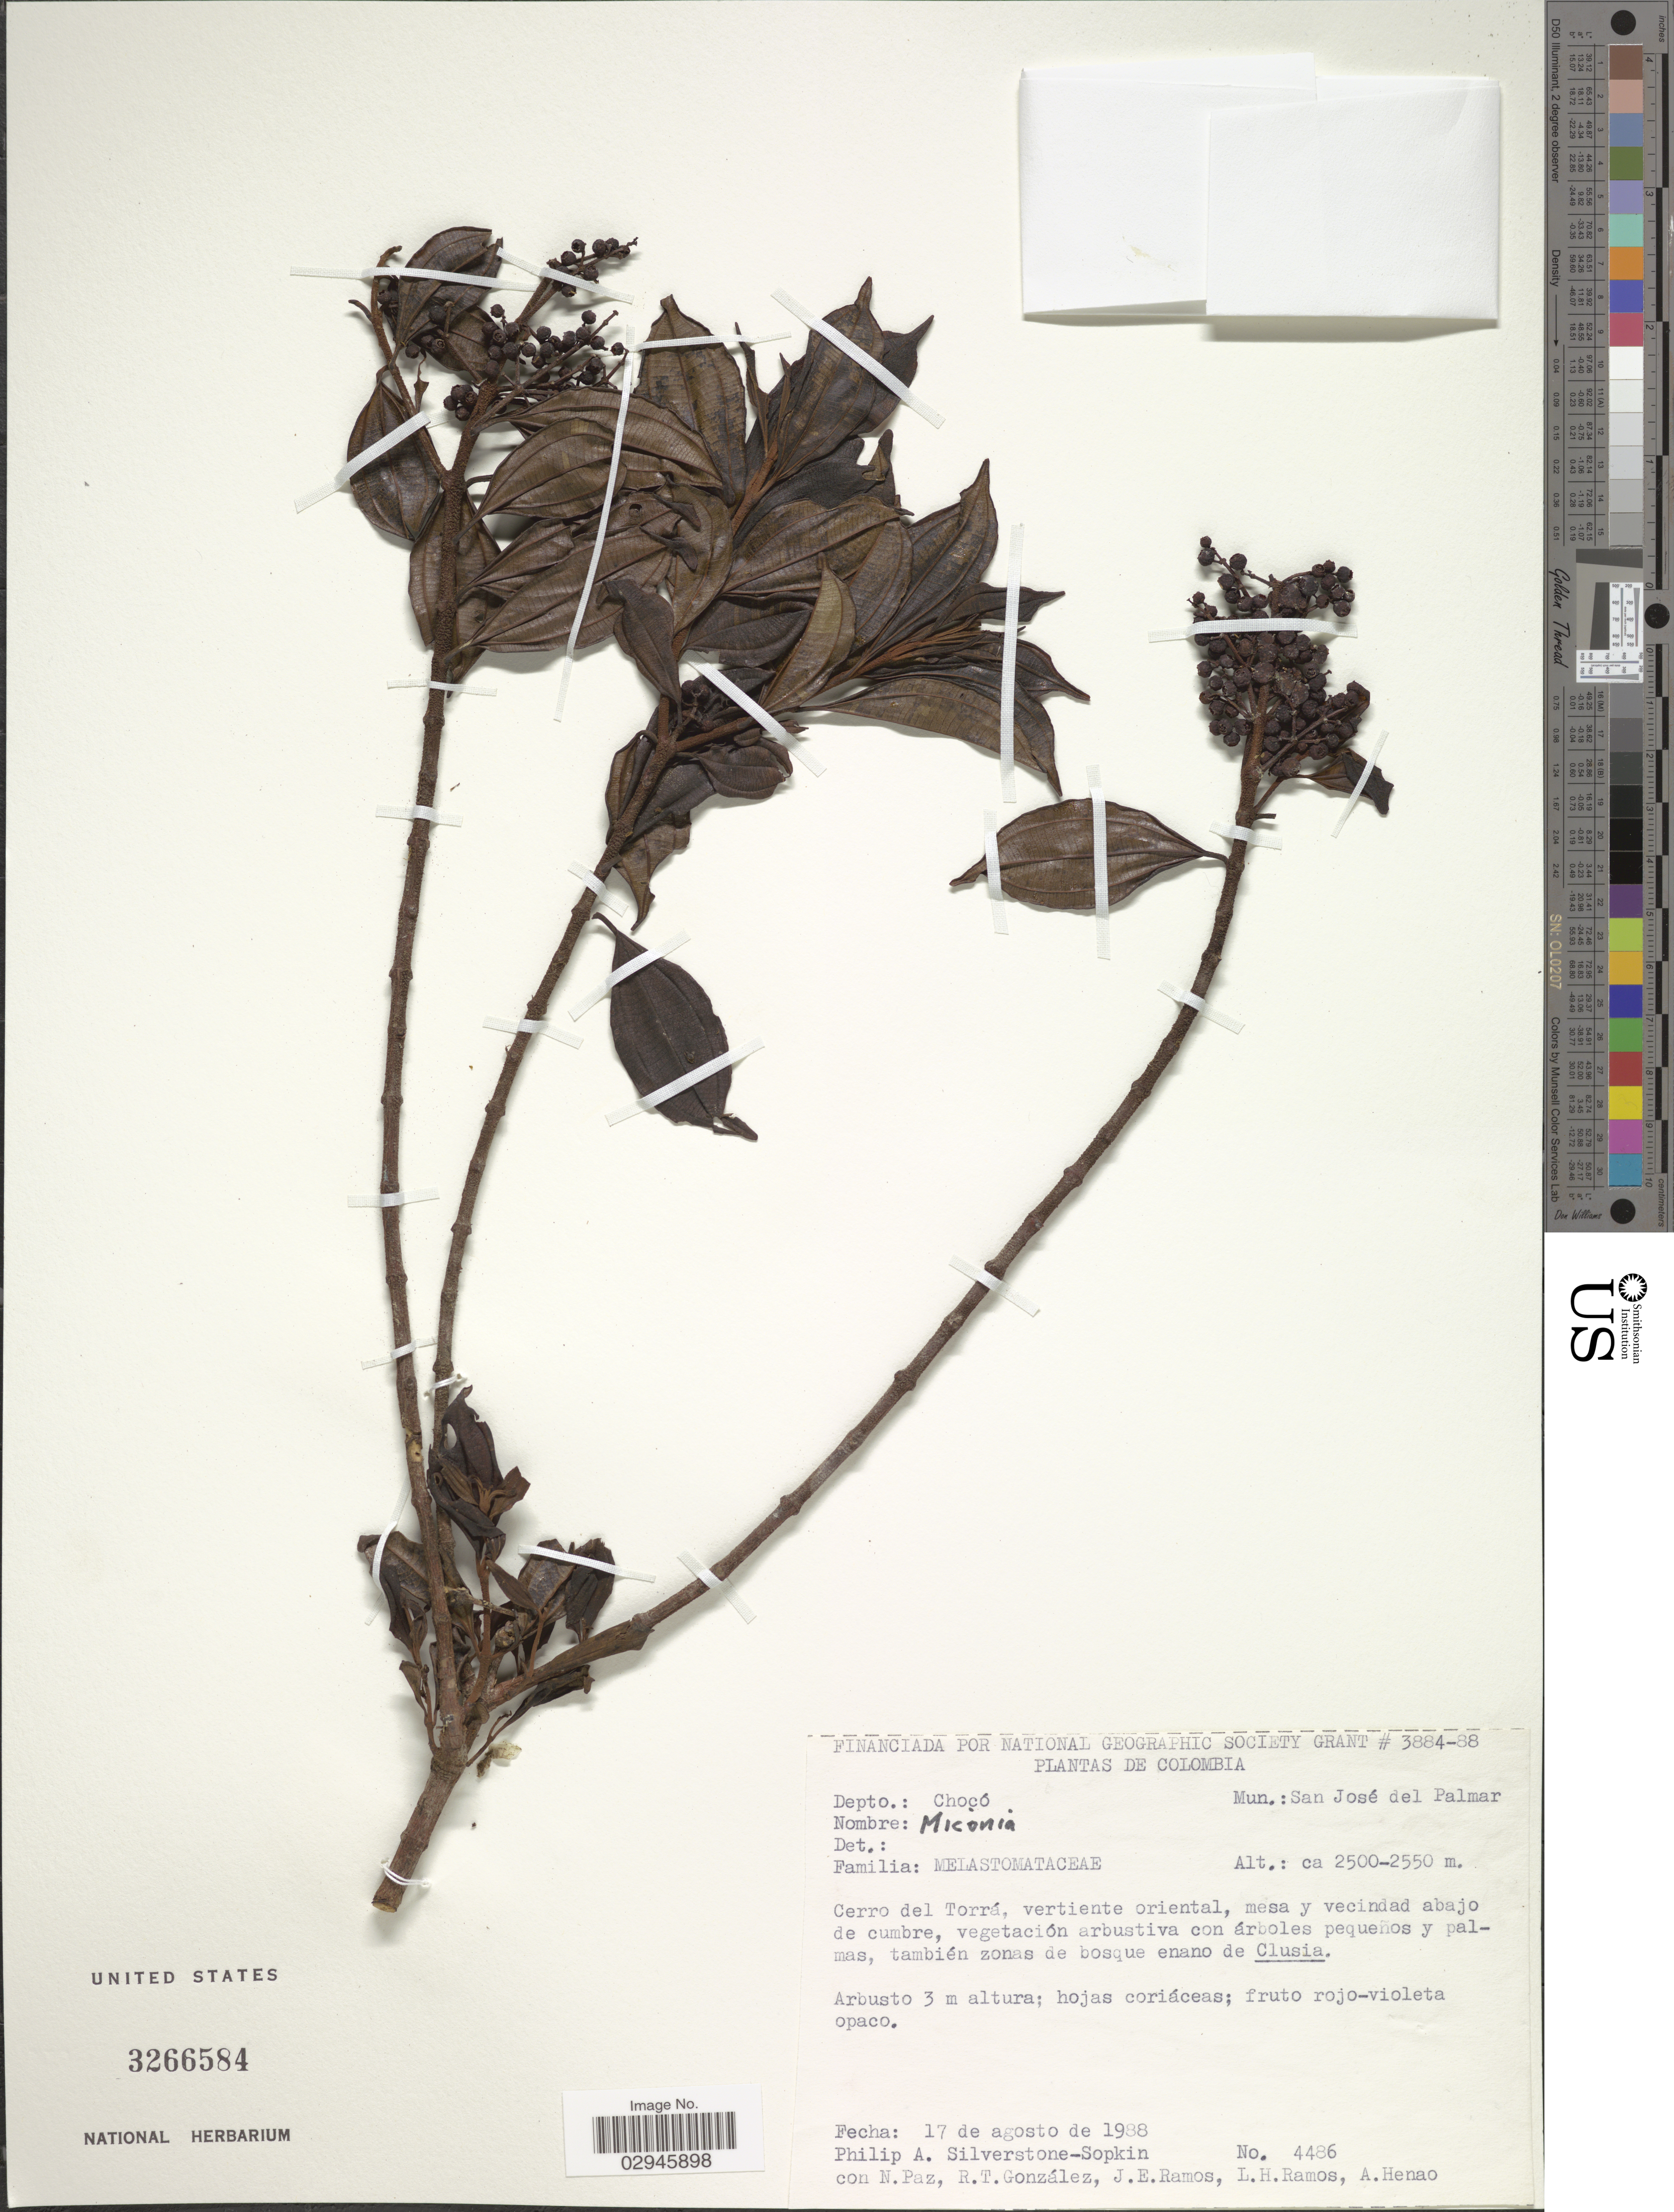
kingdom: Plantae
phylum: Tracheophyta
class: Magnoliopsida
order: Myrtales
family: Melastomataceae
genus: Miconia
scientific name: Miconia sp.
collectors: P. A. Silverstone-Sopkin, N. Paz, R. Gonzalez, J. E. Ramos & et al.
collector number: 4486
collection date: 1988-08-17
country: Colombia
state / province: Chocó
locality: Depto.: Chocó, Mun. San José del Palmar. Cerro del Torrá, vertiente oriental, mesa y vecindad abajo de cumbre.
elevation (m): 2500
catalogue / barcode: US 3266584